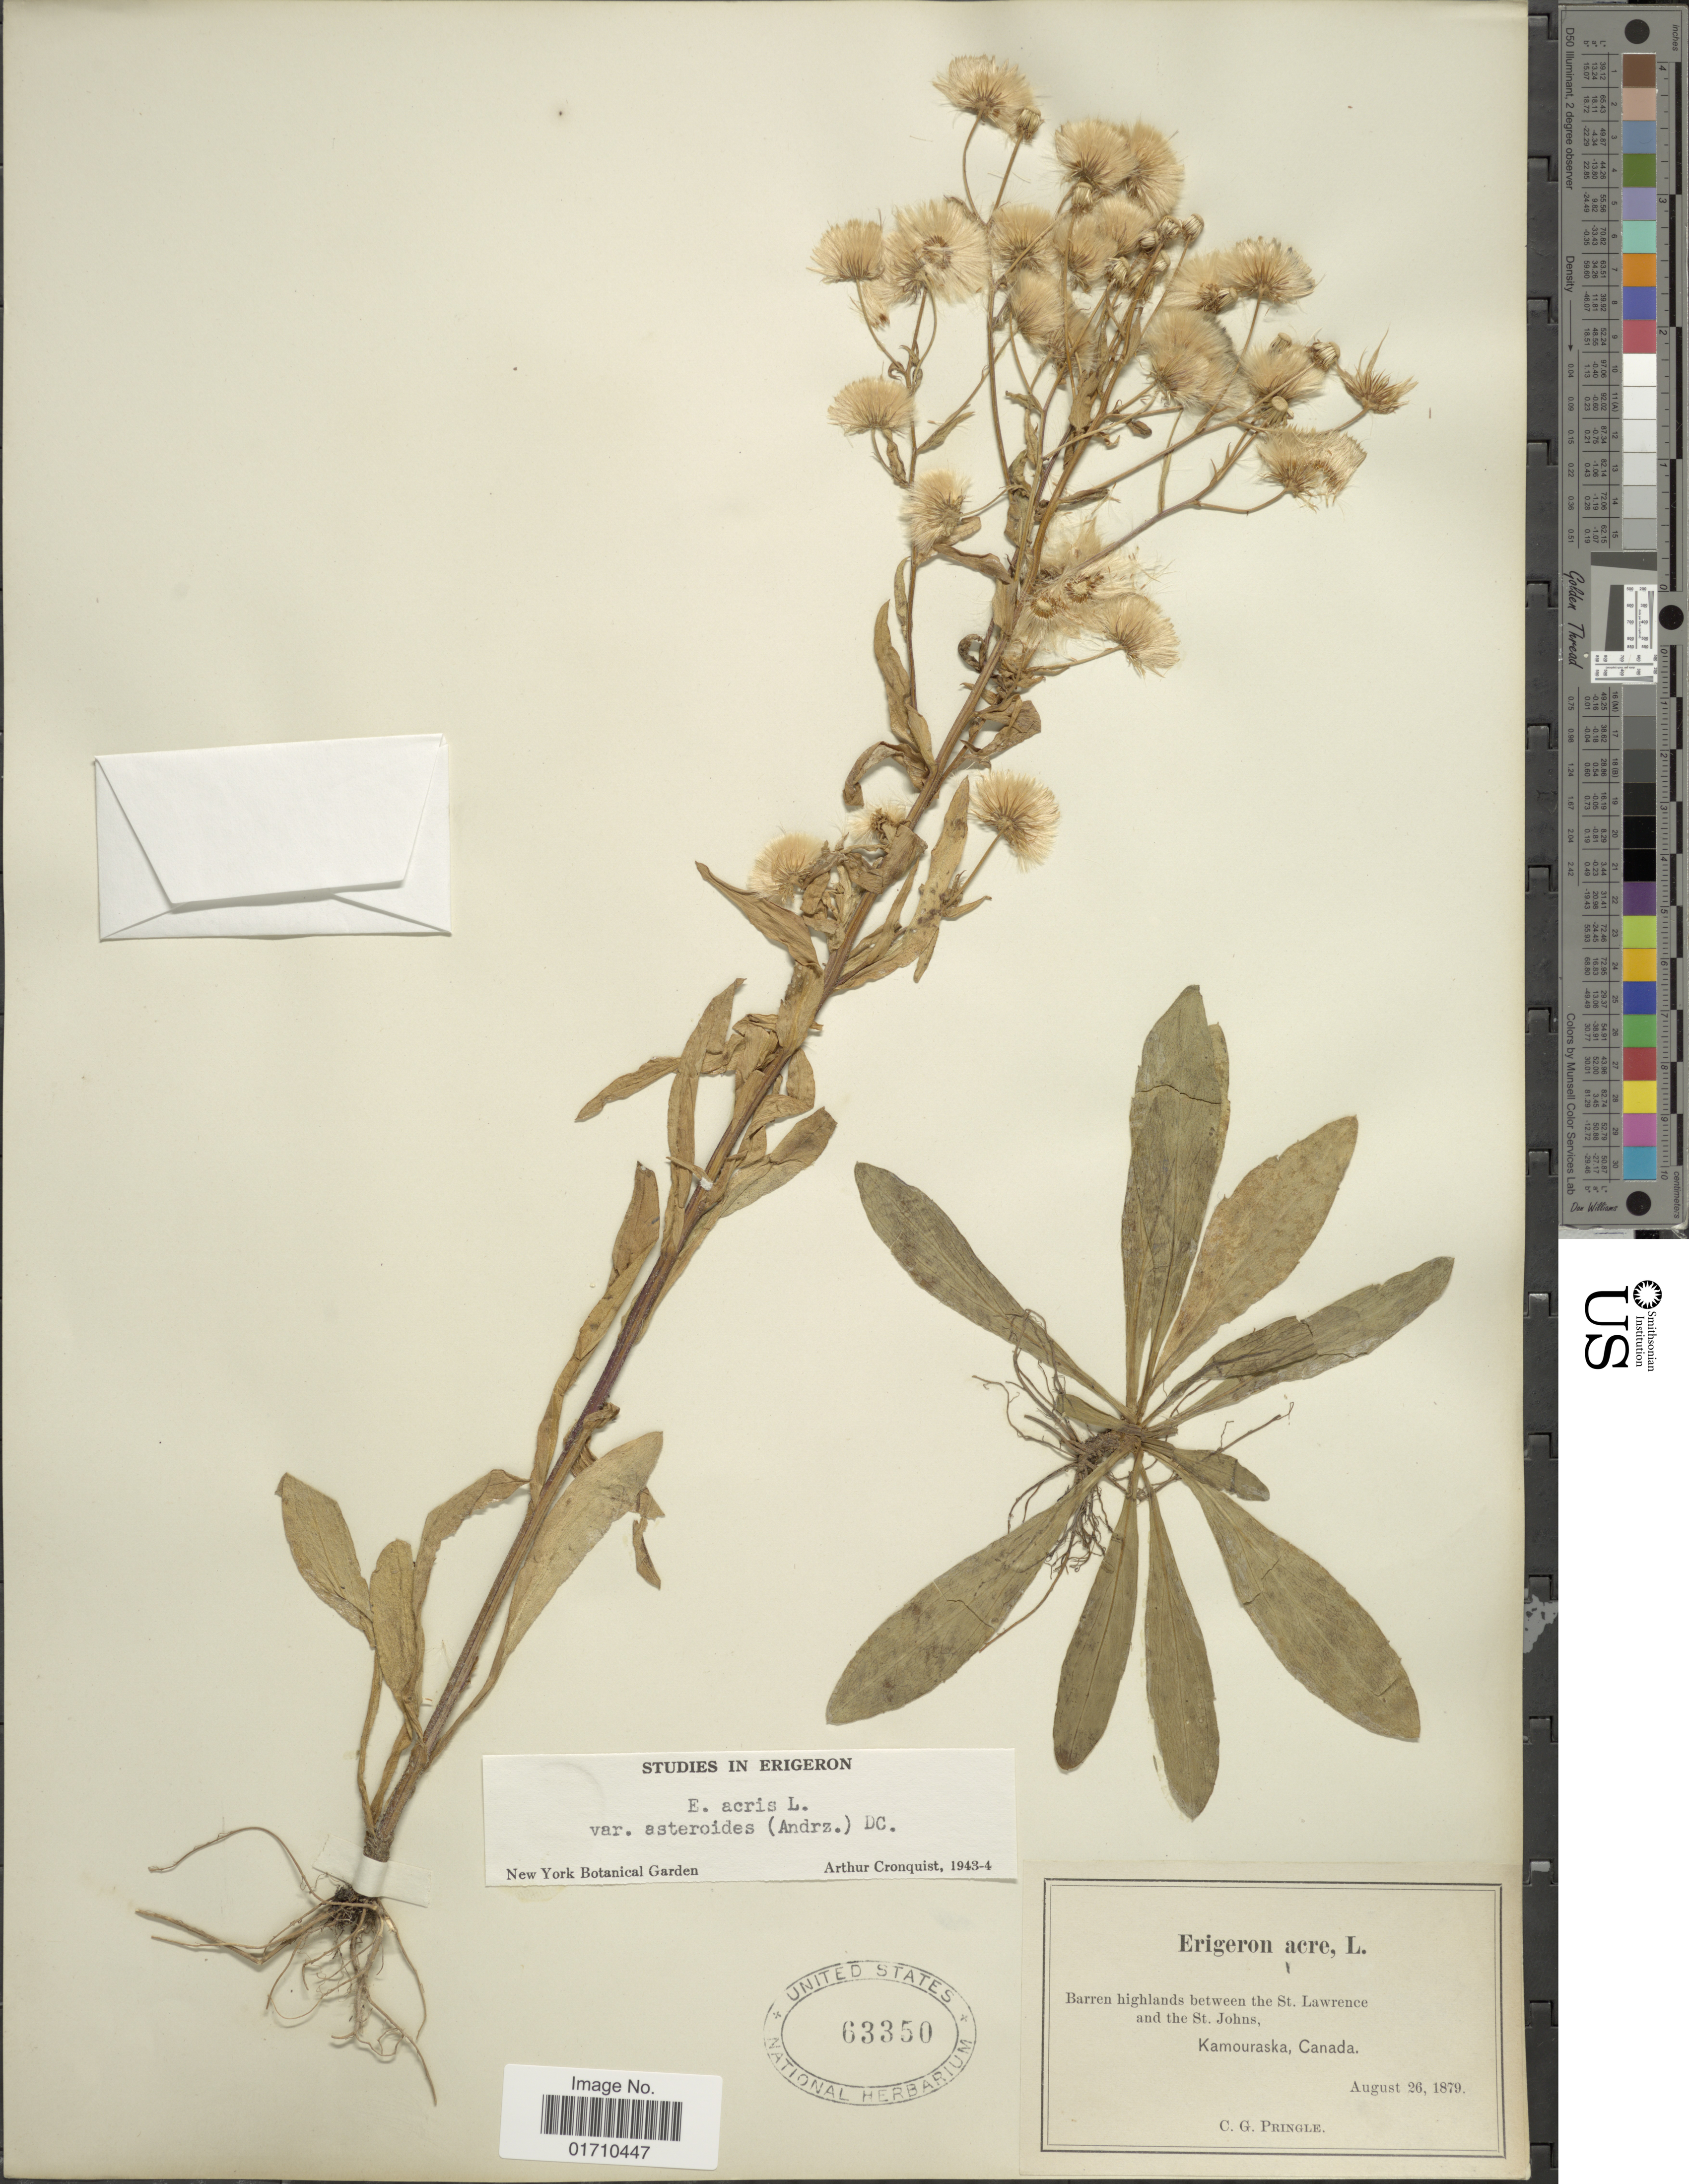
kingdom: Plantae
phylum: Tracheophyta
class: Magnoliopsida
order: Asterales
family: Asteraceae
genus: Erigeron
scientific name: Erigeron acris var. asteroides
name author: (Andrz.) DC.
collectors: C. G. Pringle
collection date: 1879-08-26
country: Canada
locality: Barren highlands between the St Lawrence and the St. Johns, Kamouraska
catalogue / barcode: US 63350